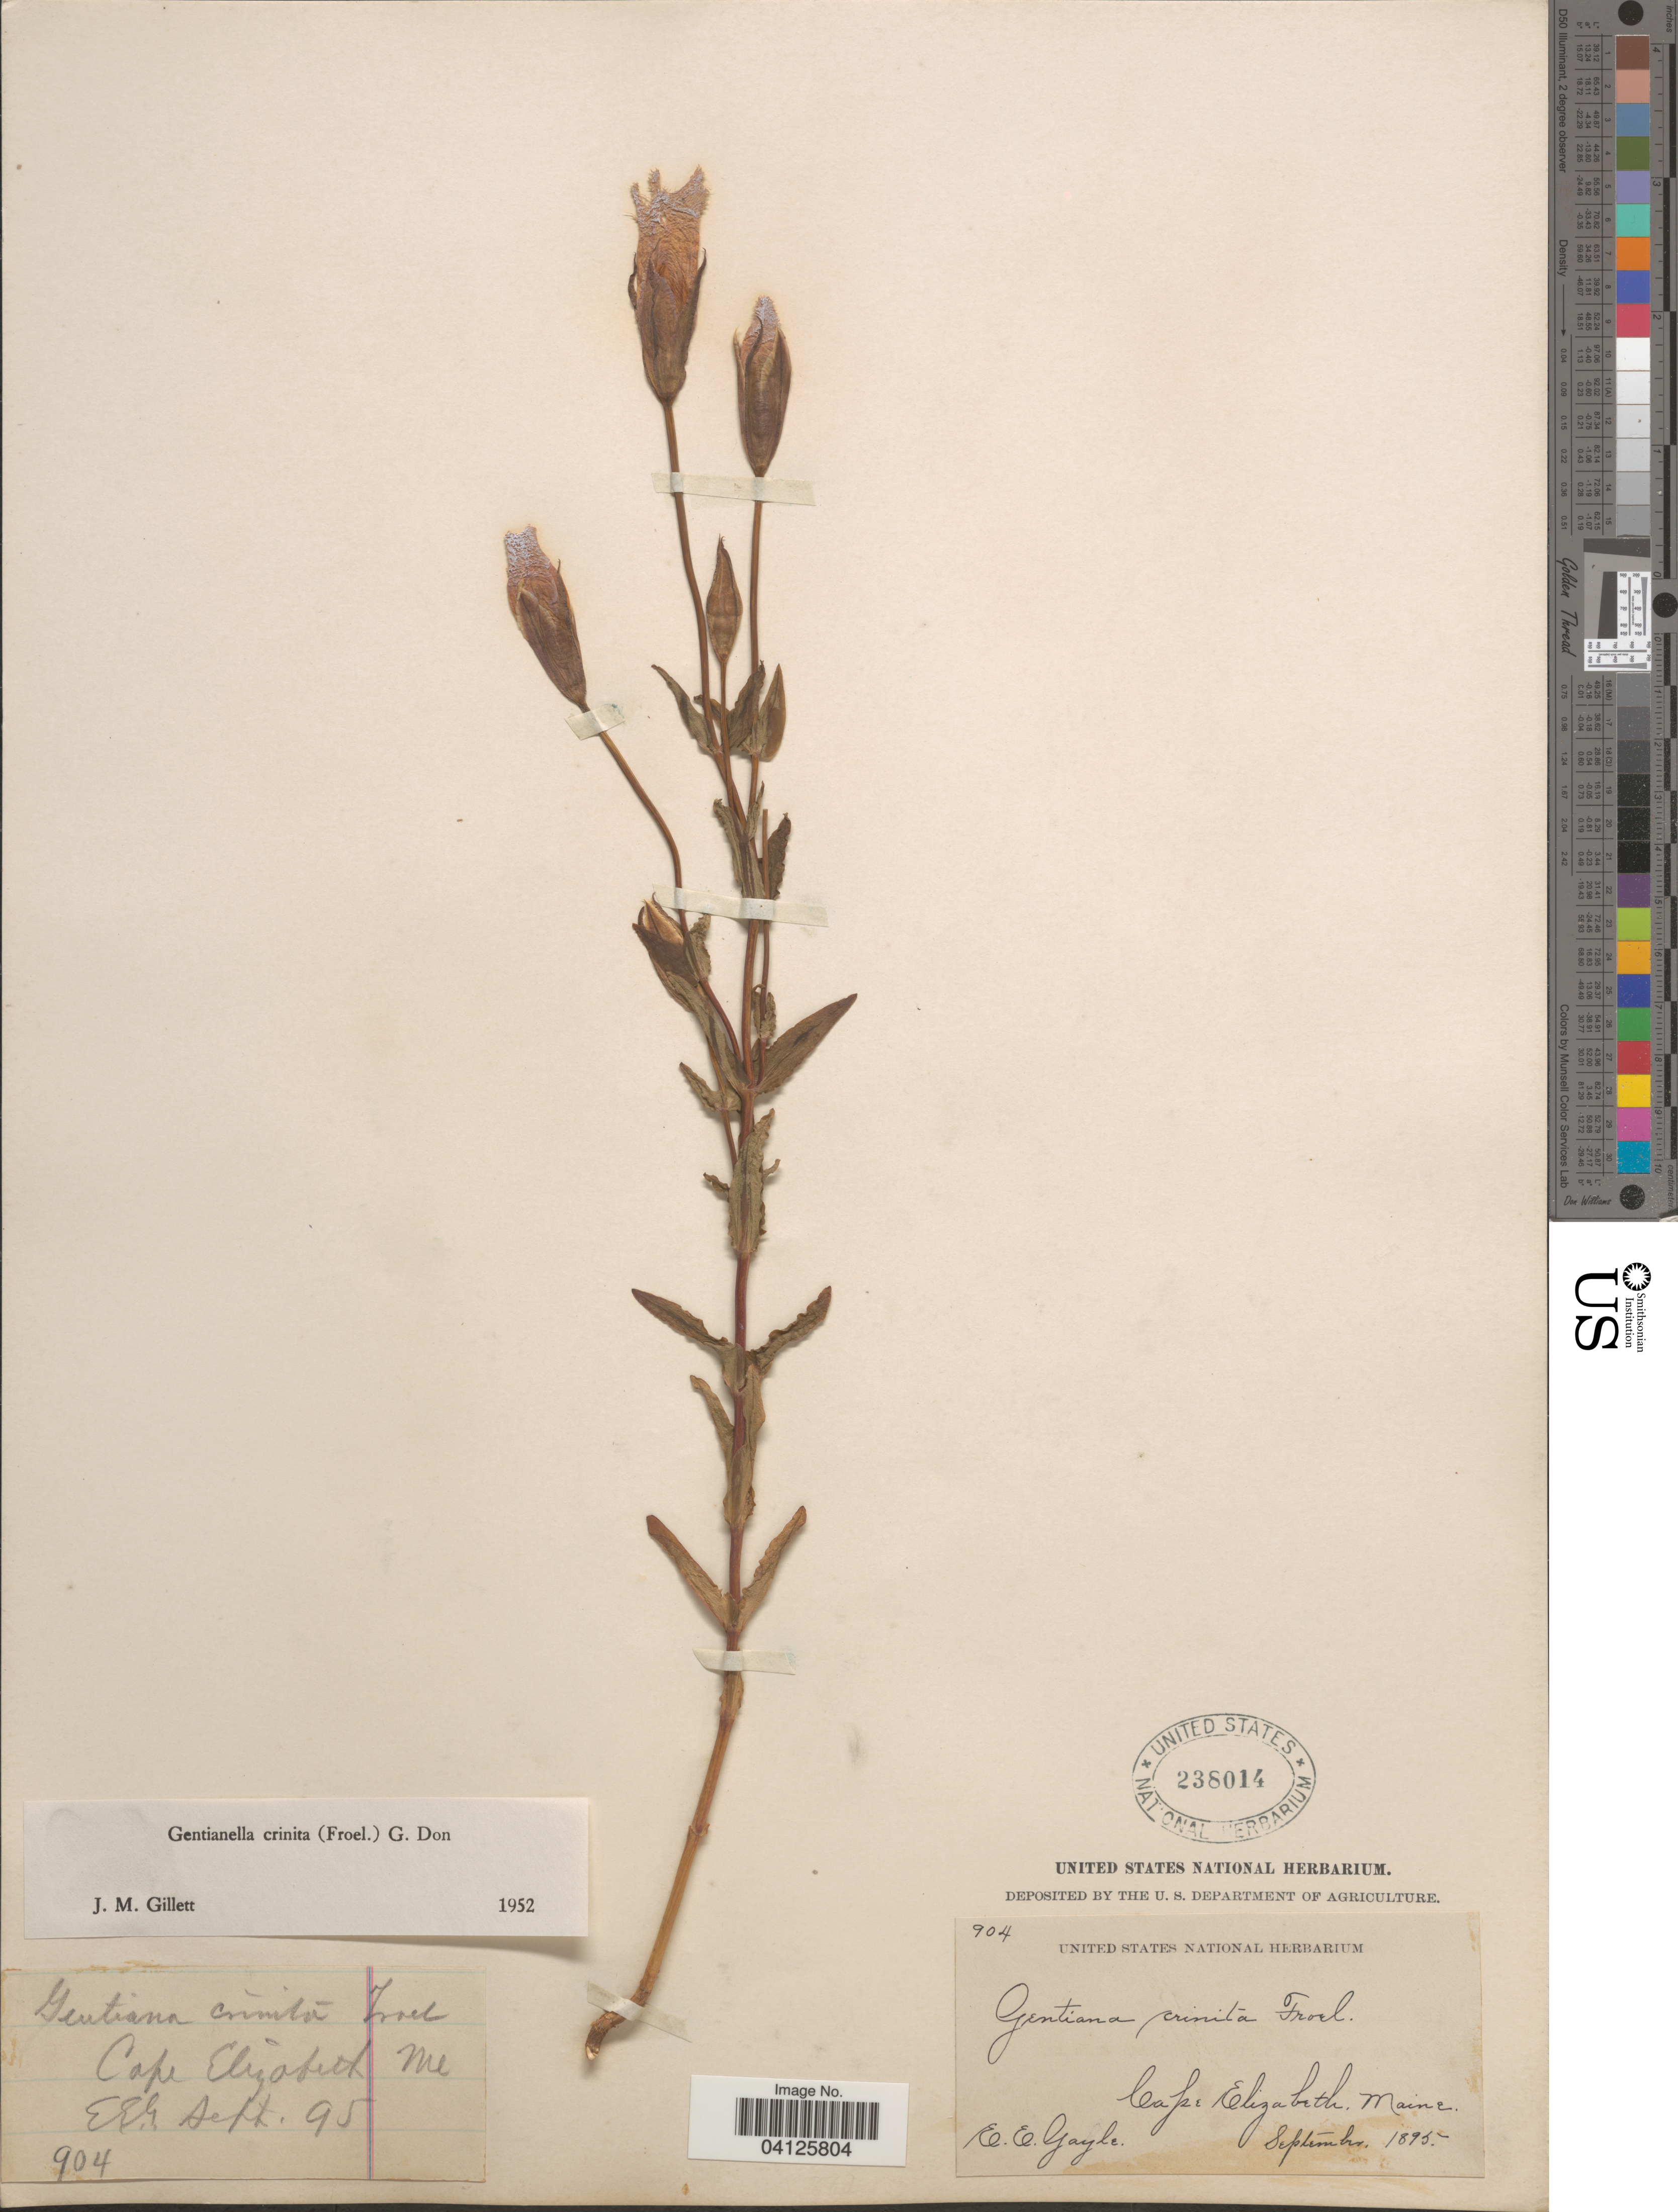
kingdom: Plantae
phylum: Tracheophyta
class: Magnoliopsida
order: Gentianales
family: Gentianaceae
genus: Gentianella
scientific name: Gentianella crinita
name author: (Froel.) G. Don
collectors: E. Gayle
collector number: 904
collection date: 1895-09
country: United States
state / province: Maine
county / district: Cumberland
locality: Cape Elizabeth.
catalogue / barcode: US 238014